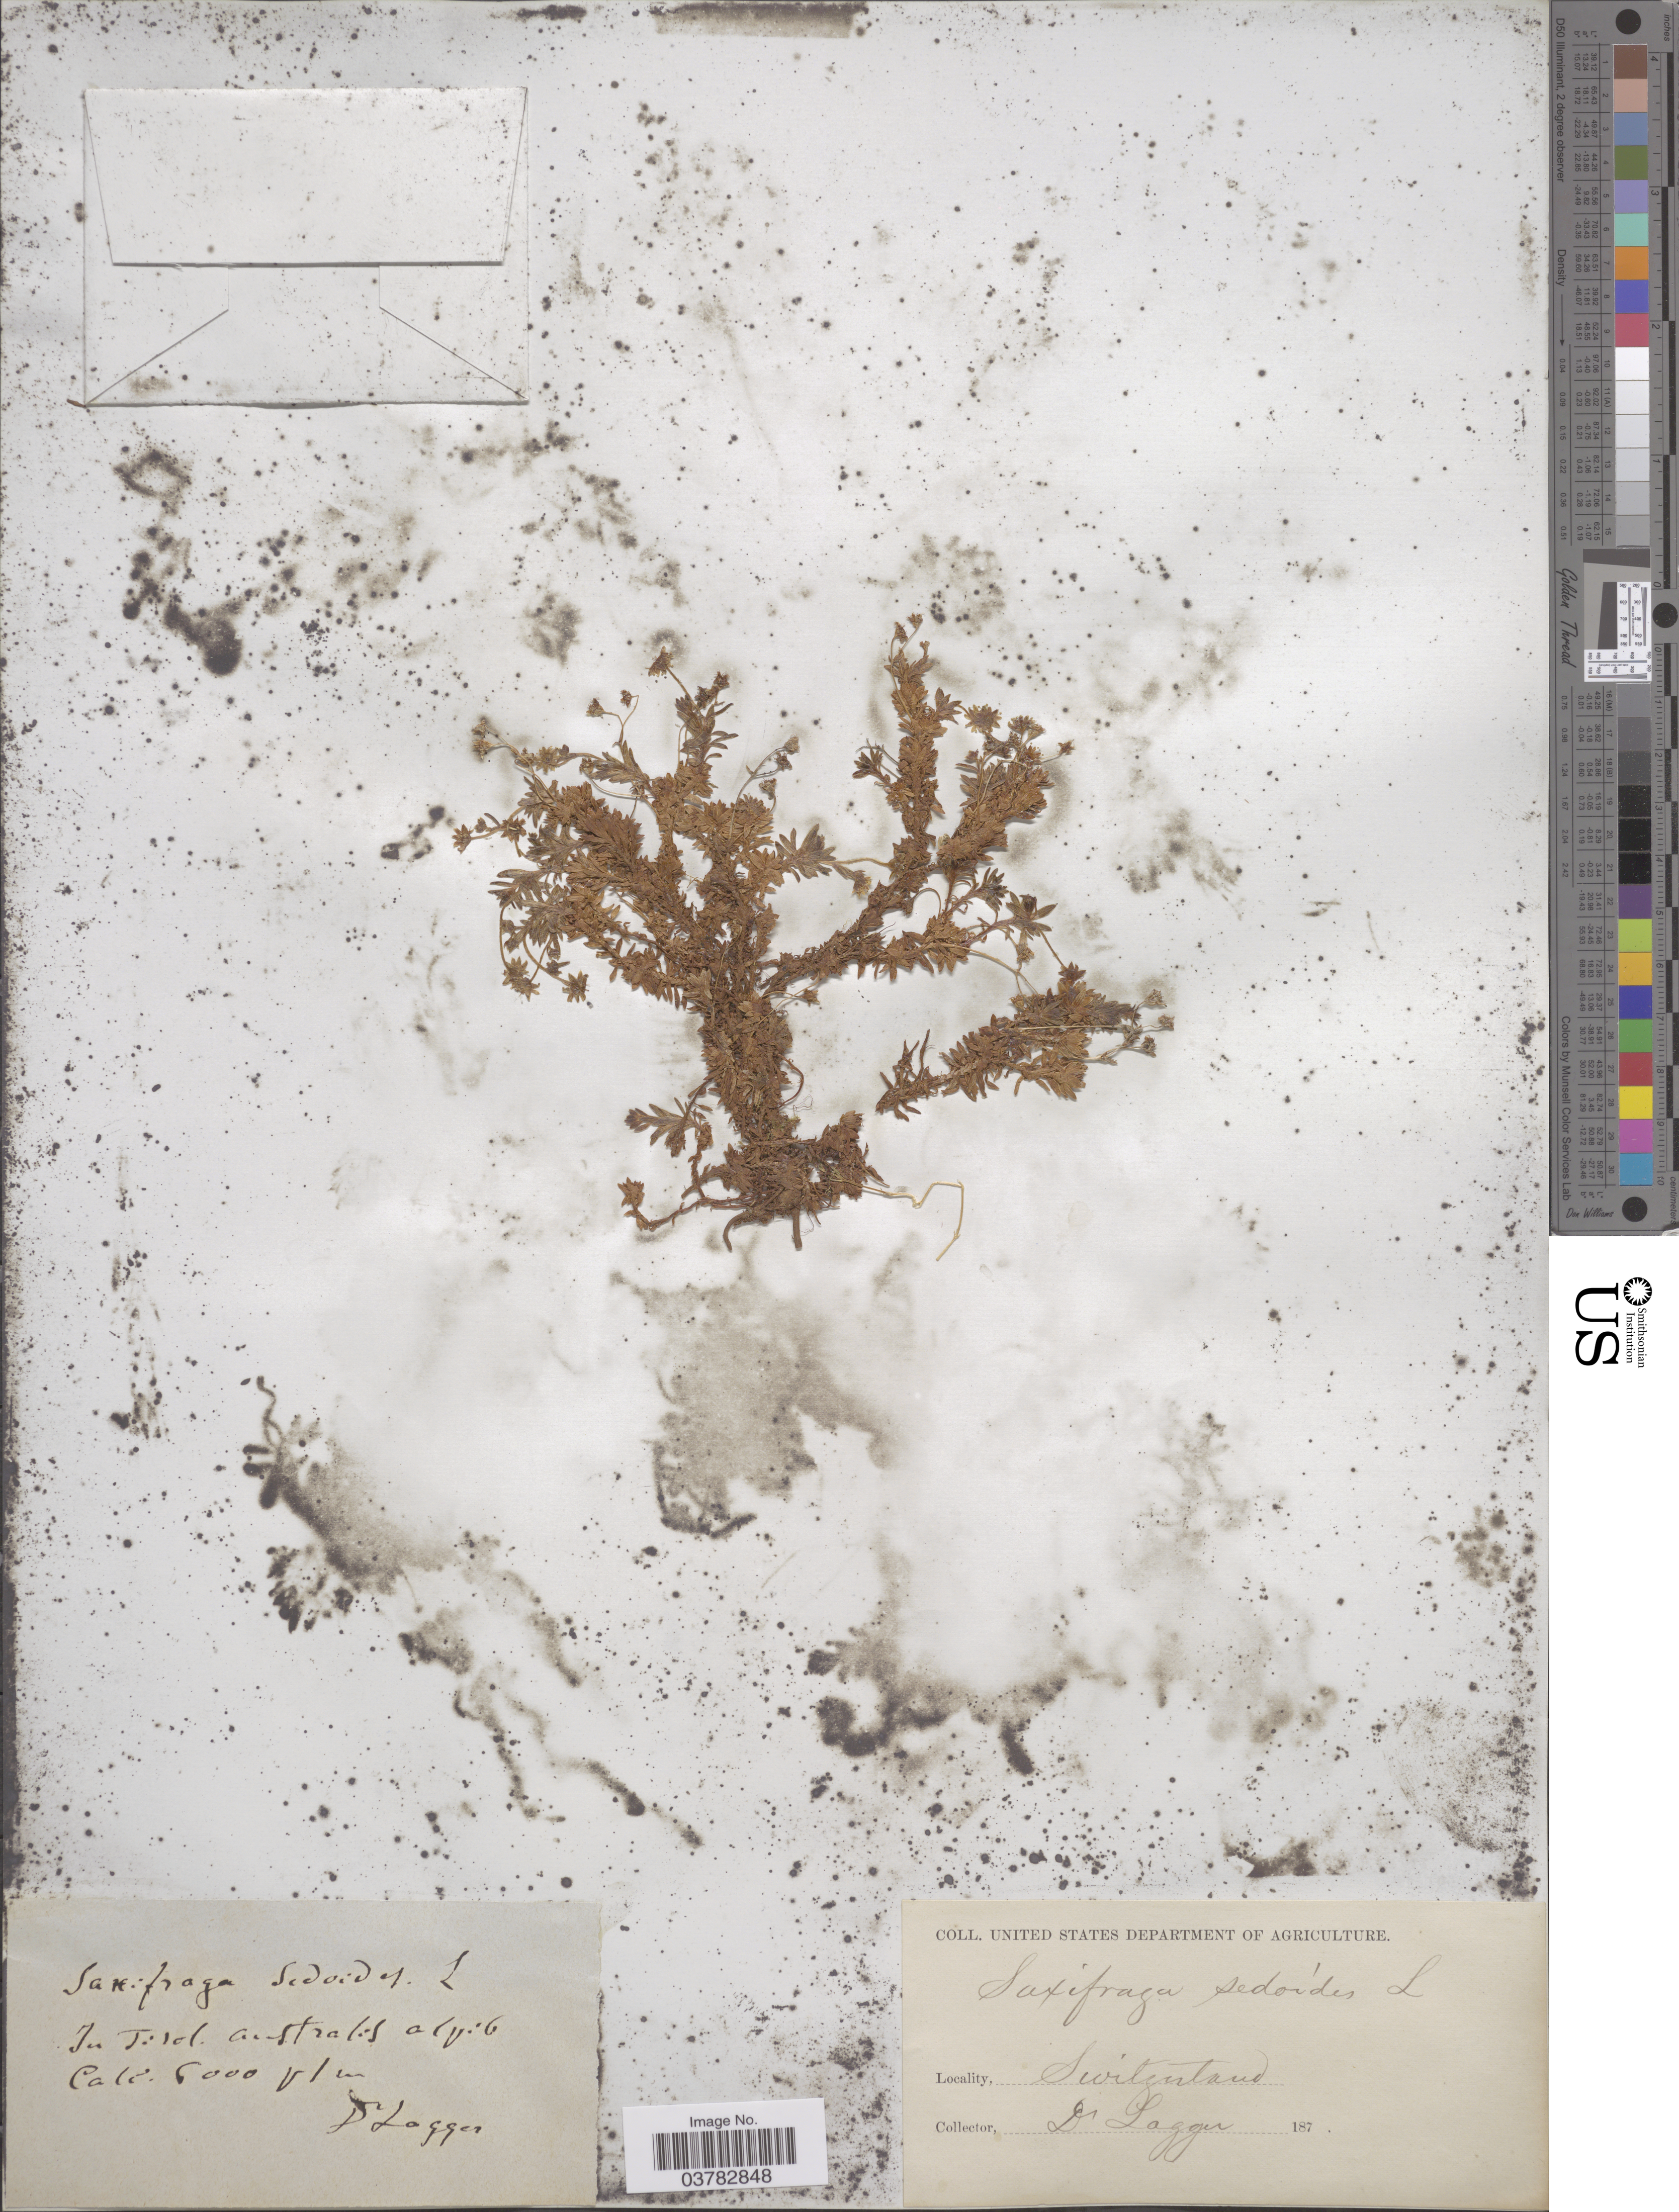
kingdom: Plantae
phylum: Tracheophyta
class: Magnoliopsida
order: Saxifragales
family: Saxifragaceae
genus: Saxifraga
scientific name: Saxifraga sedoides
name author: L.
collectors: F. J. Lagger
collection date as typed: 187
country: Switzerland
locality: In Tirol australis alpib. Calc.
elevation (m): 6000